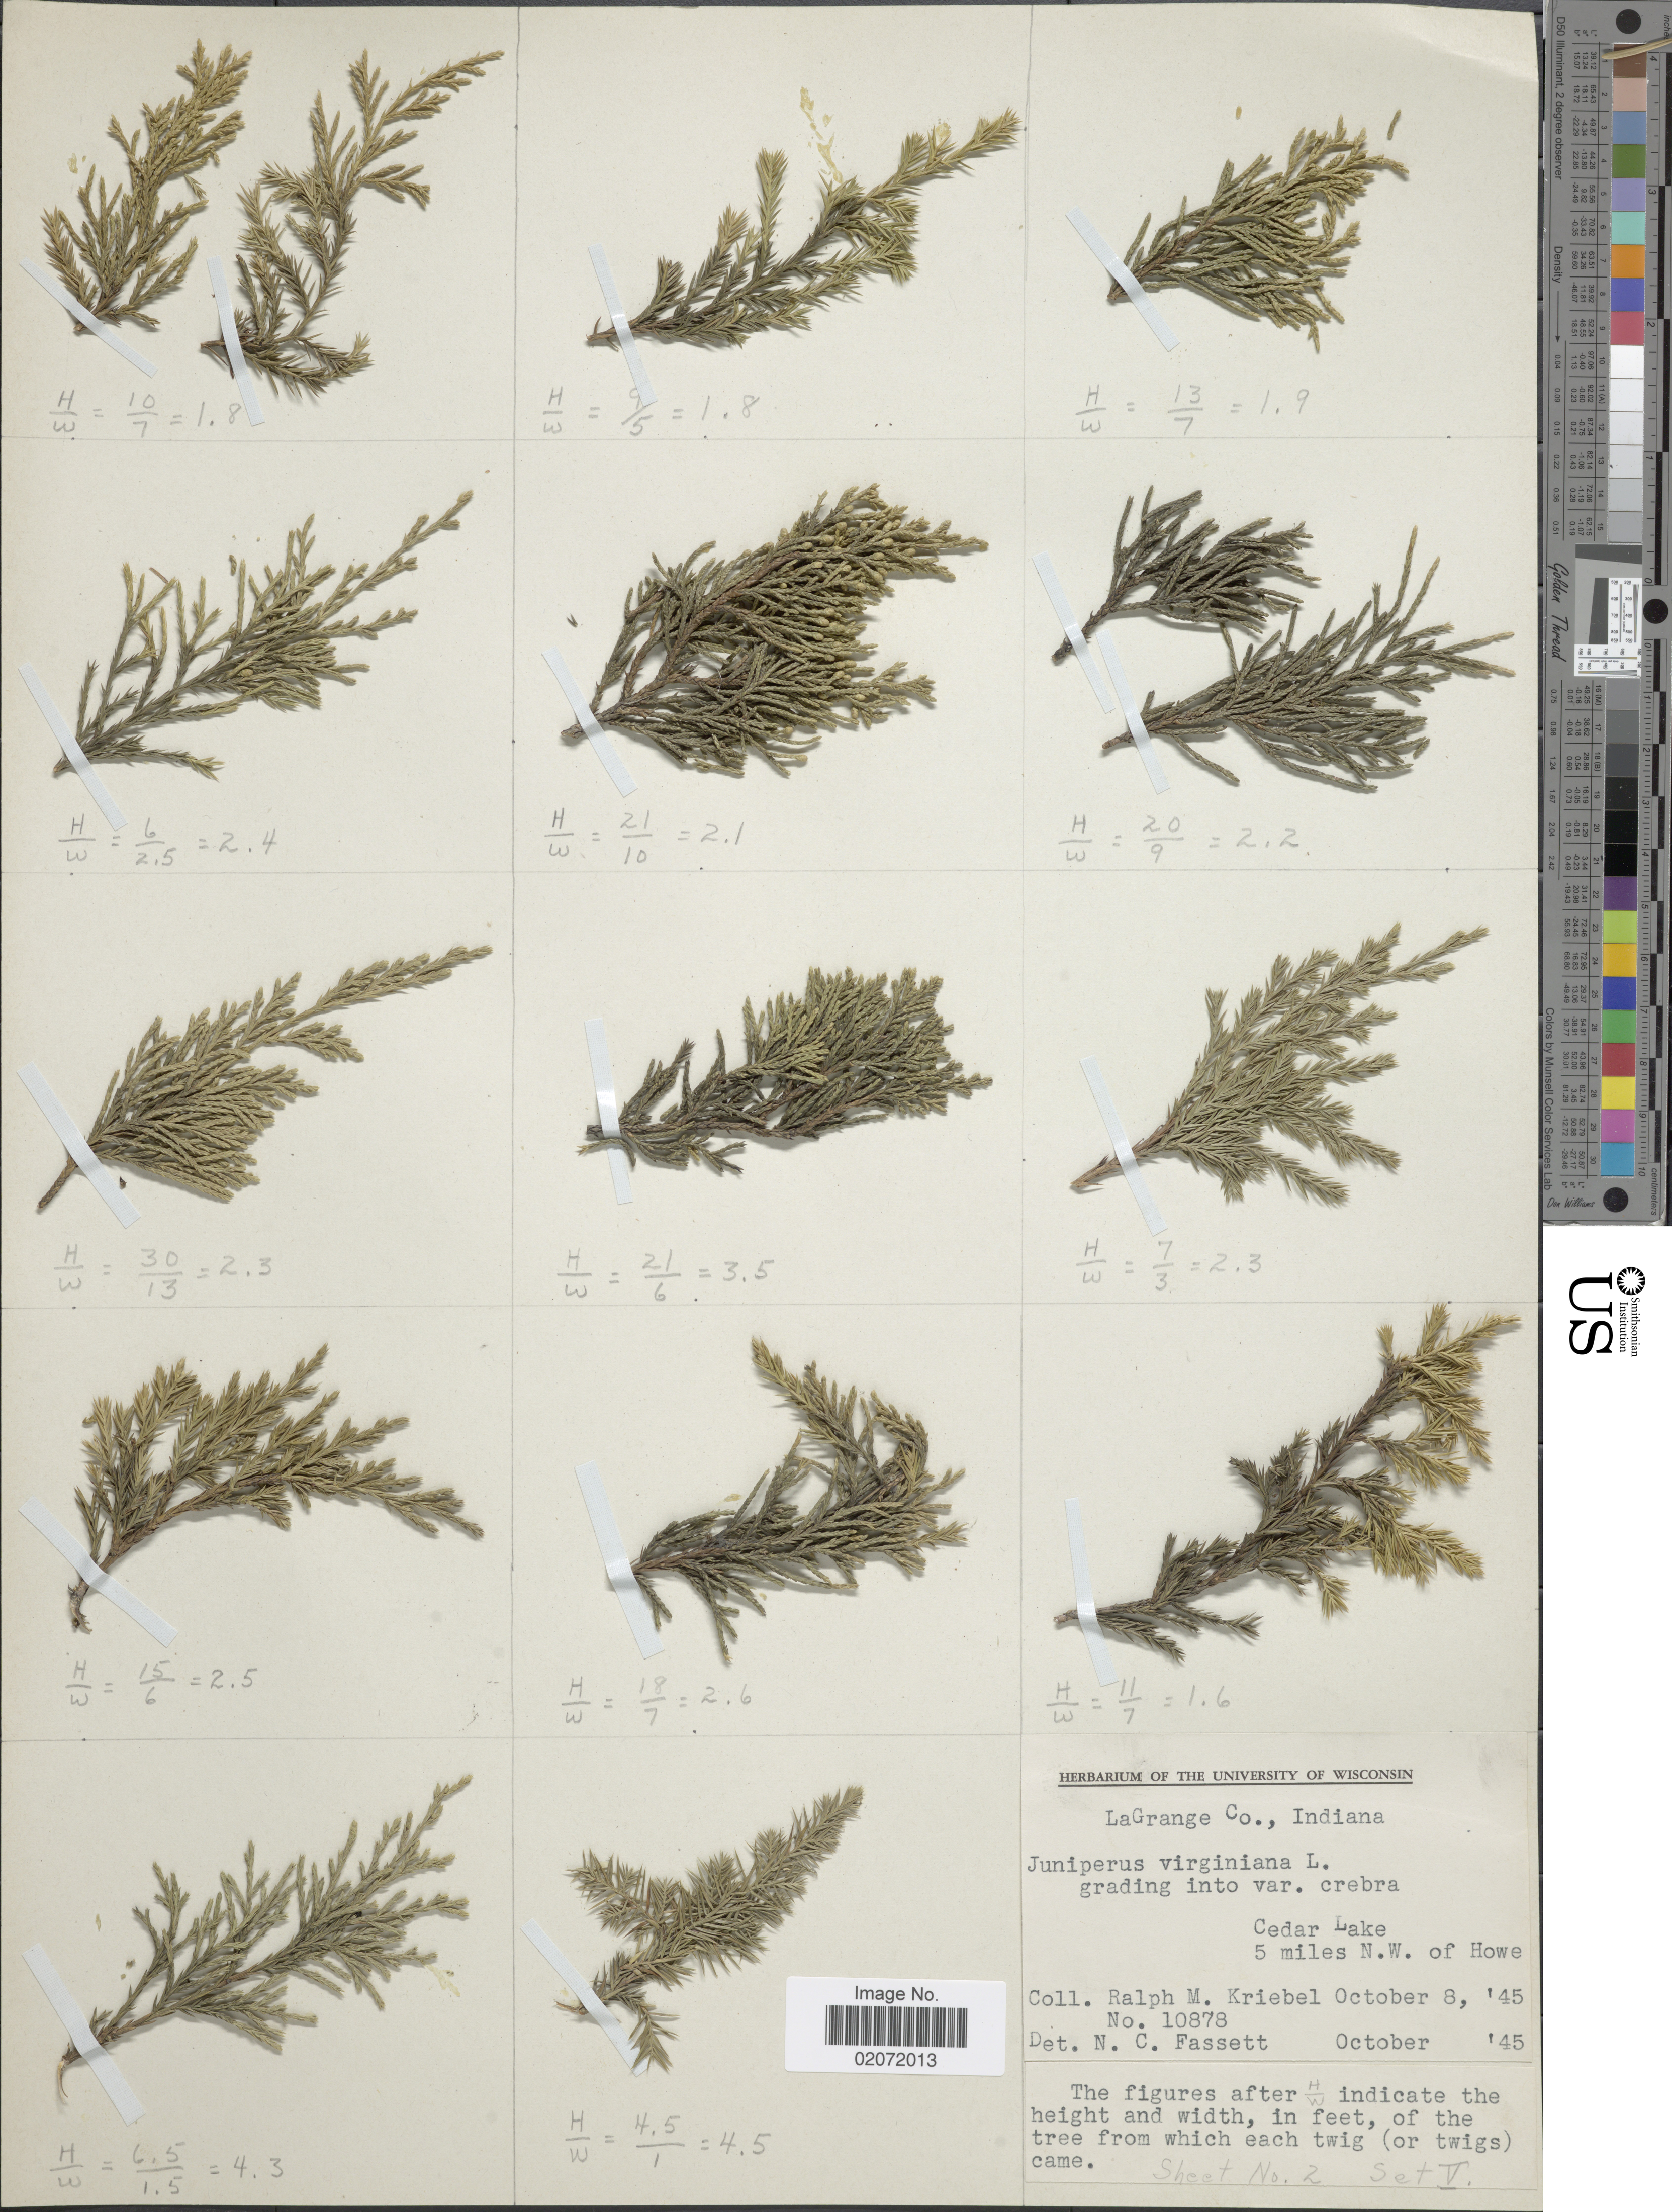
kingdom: Plantae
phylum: Tracheophyta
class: Pinopsida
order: Pinales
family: Cupressaceae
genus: Juniperus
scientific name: Juniperus virginiana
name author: L.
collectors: R. M. Kriebel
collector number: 10878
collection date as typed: Transcribed d/m/y: 8/10/45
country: United States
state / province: Indiana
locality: La Grange Co. Cedar Lake 5 miles N. W. of Howe